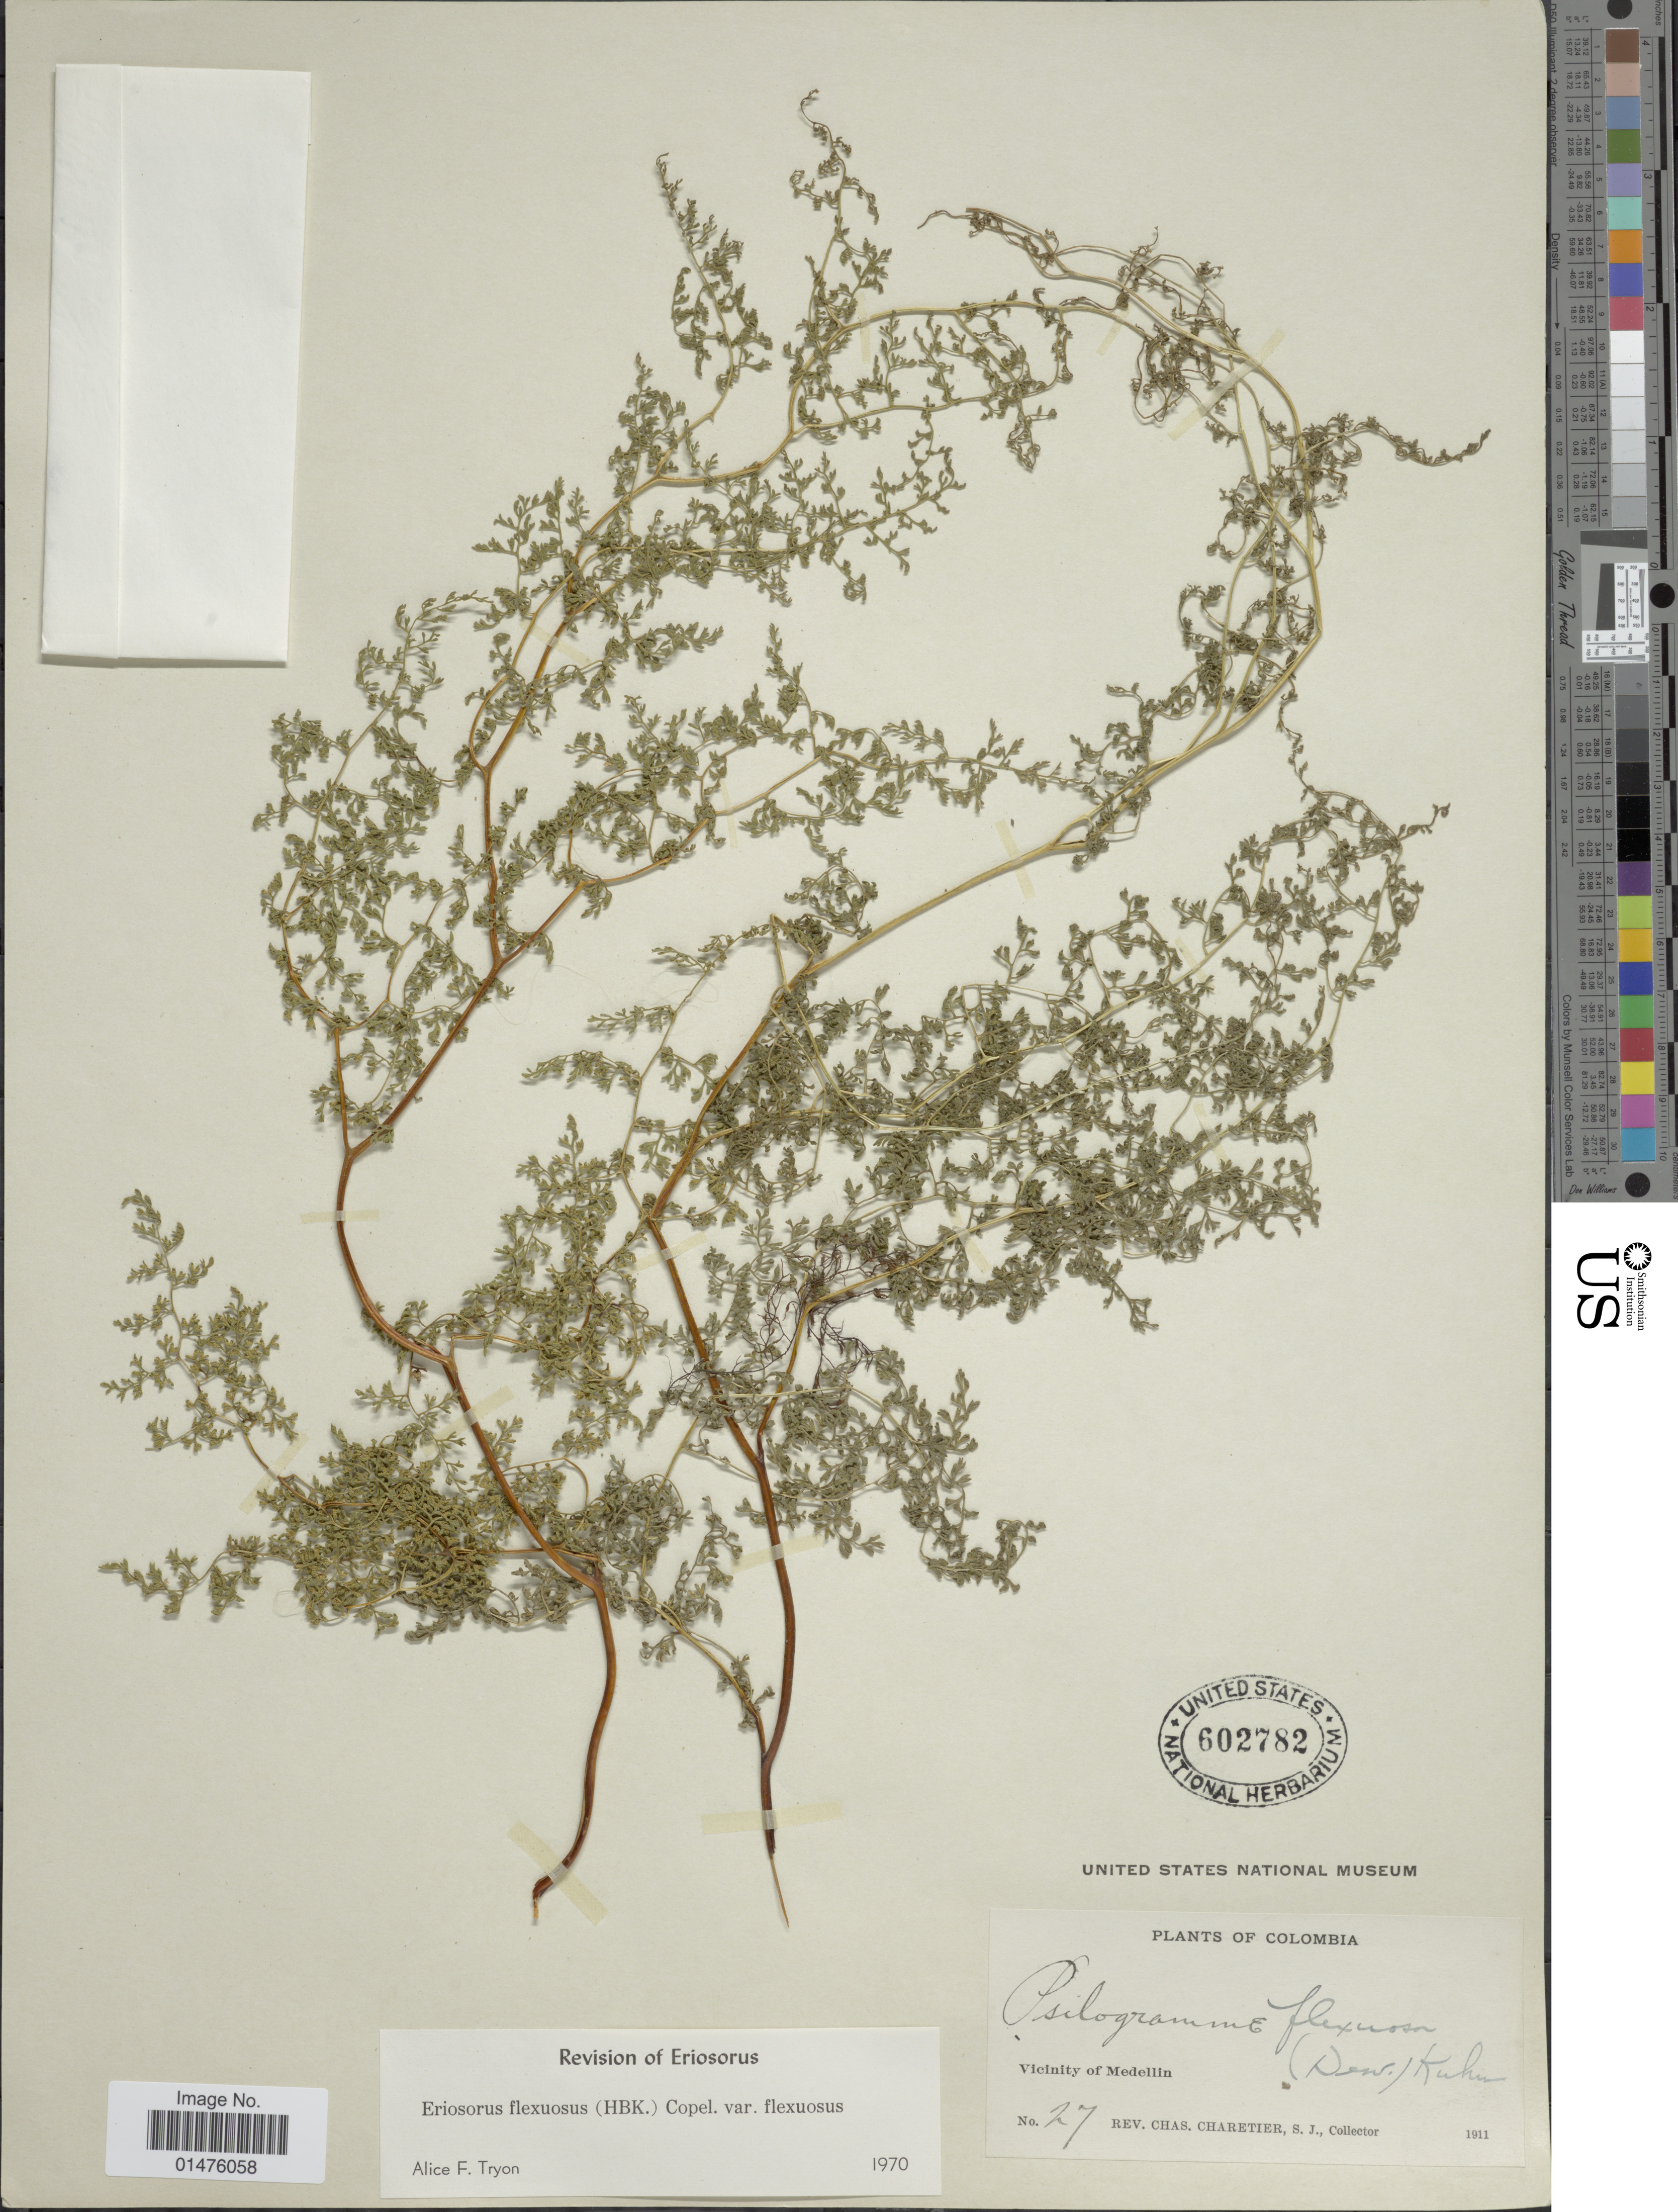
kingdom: Plantae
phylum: Tracheophyta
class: Polypodiopsida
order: Polypodiales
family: Pteridaceae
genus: Jamesonia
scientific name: Jamesonia flexuosa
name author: (Humb. & Bonpl.) Christenh.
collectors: C. Charetier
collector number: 27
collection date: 1911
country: Colombia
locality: Vicinity of Medellin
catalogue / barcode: US 602782